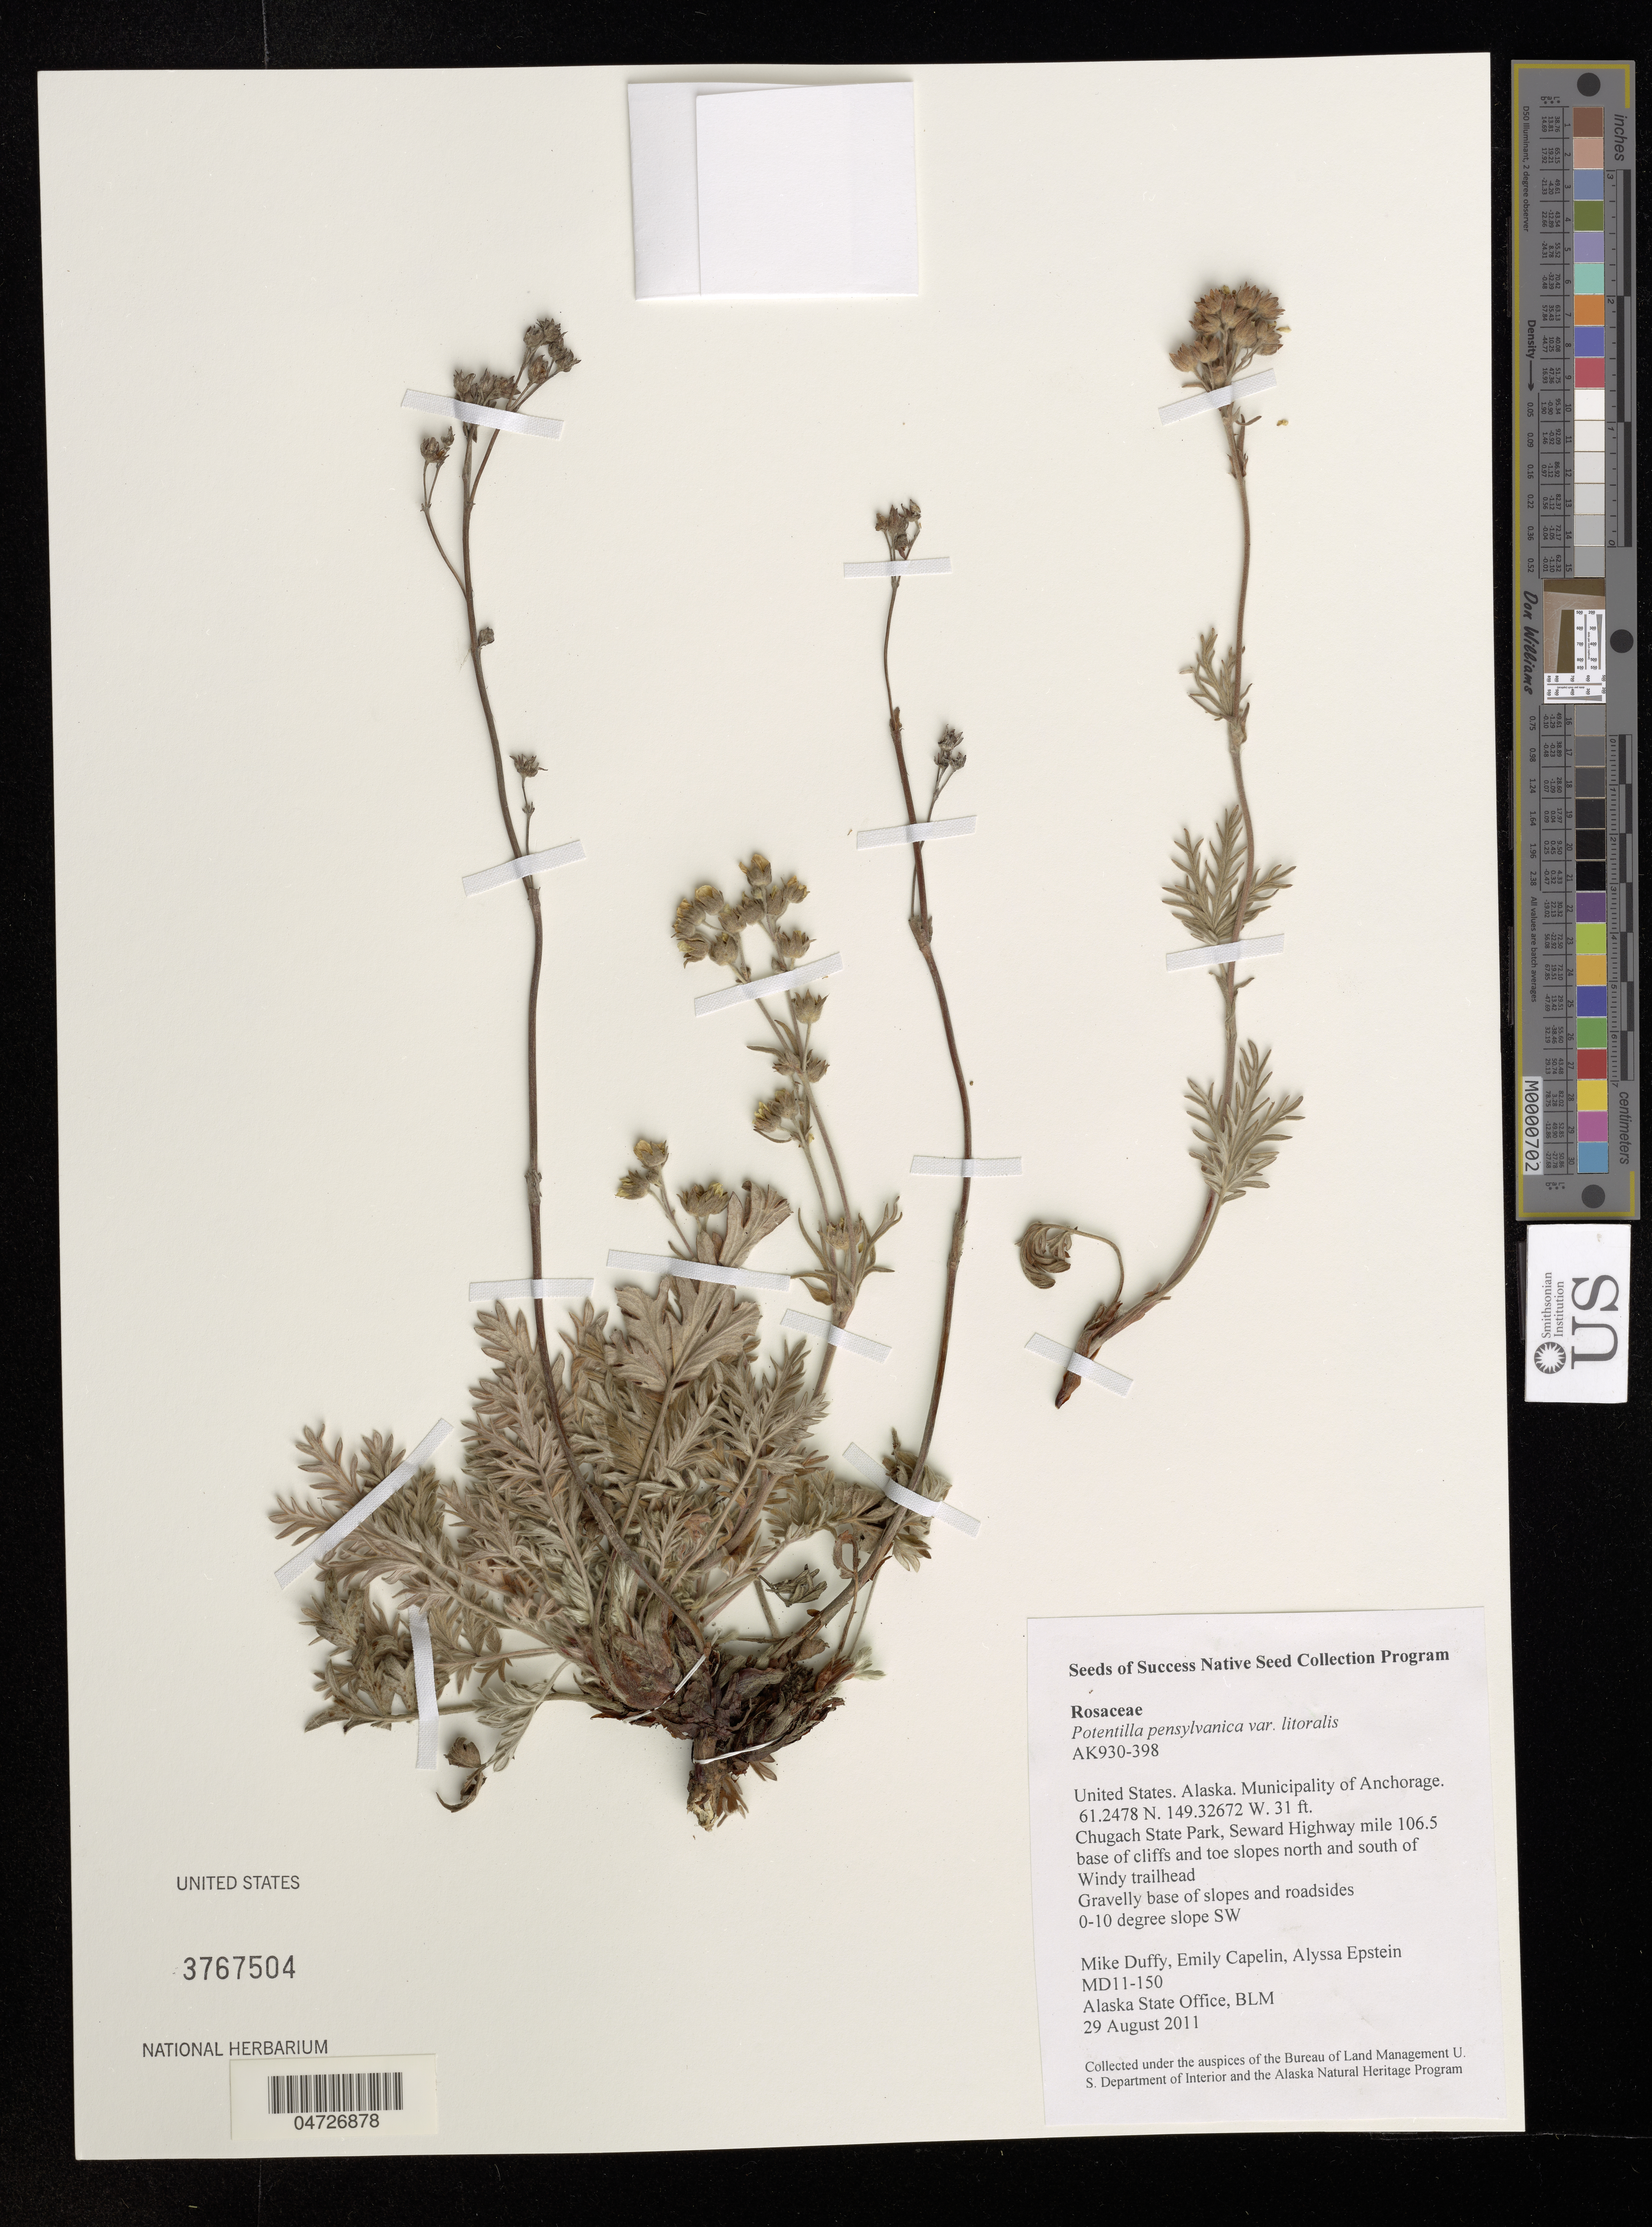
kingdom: Plantae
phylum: Tracheophyta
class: Magnoliopsida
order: Rosales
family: Rosaceae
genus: Potentilla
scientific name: Potentilla pensylvanica var. litoralis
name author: (Rydb.) B. Boivin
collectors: M. Duffy, E. Capelin & A. Epstein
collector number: MD11-150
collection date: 2011-08-29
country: United States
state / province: Alaska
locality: Municipality of Anchorage. Chugach State Park, Seward Highway mile 106.5 base of cliffs and toe slopes north and south of Windy trailhead.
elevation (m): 9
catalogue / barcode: US 3767504